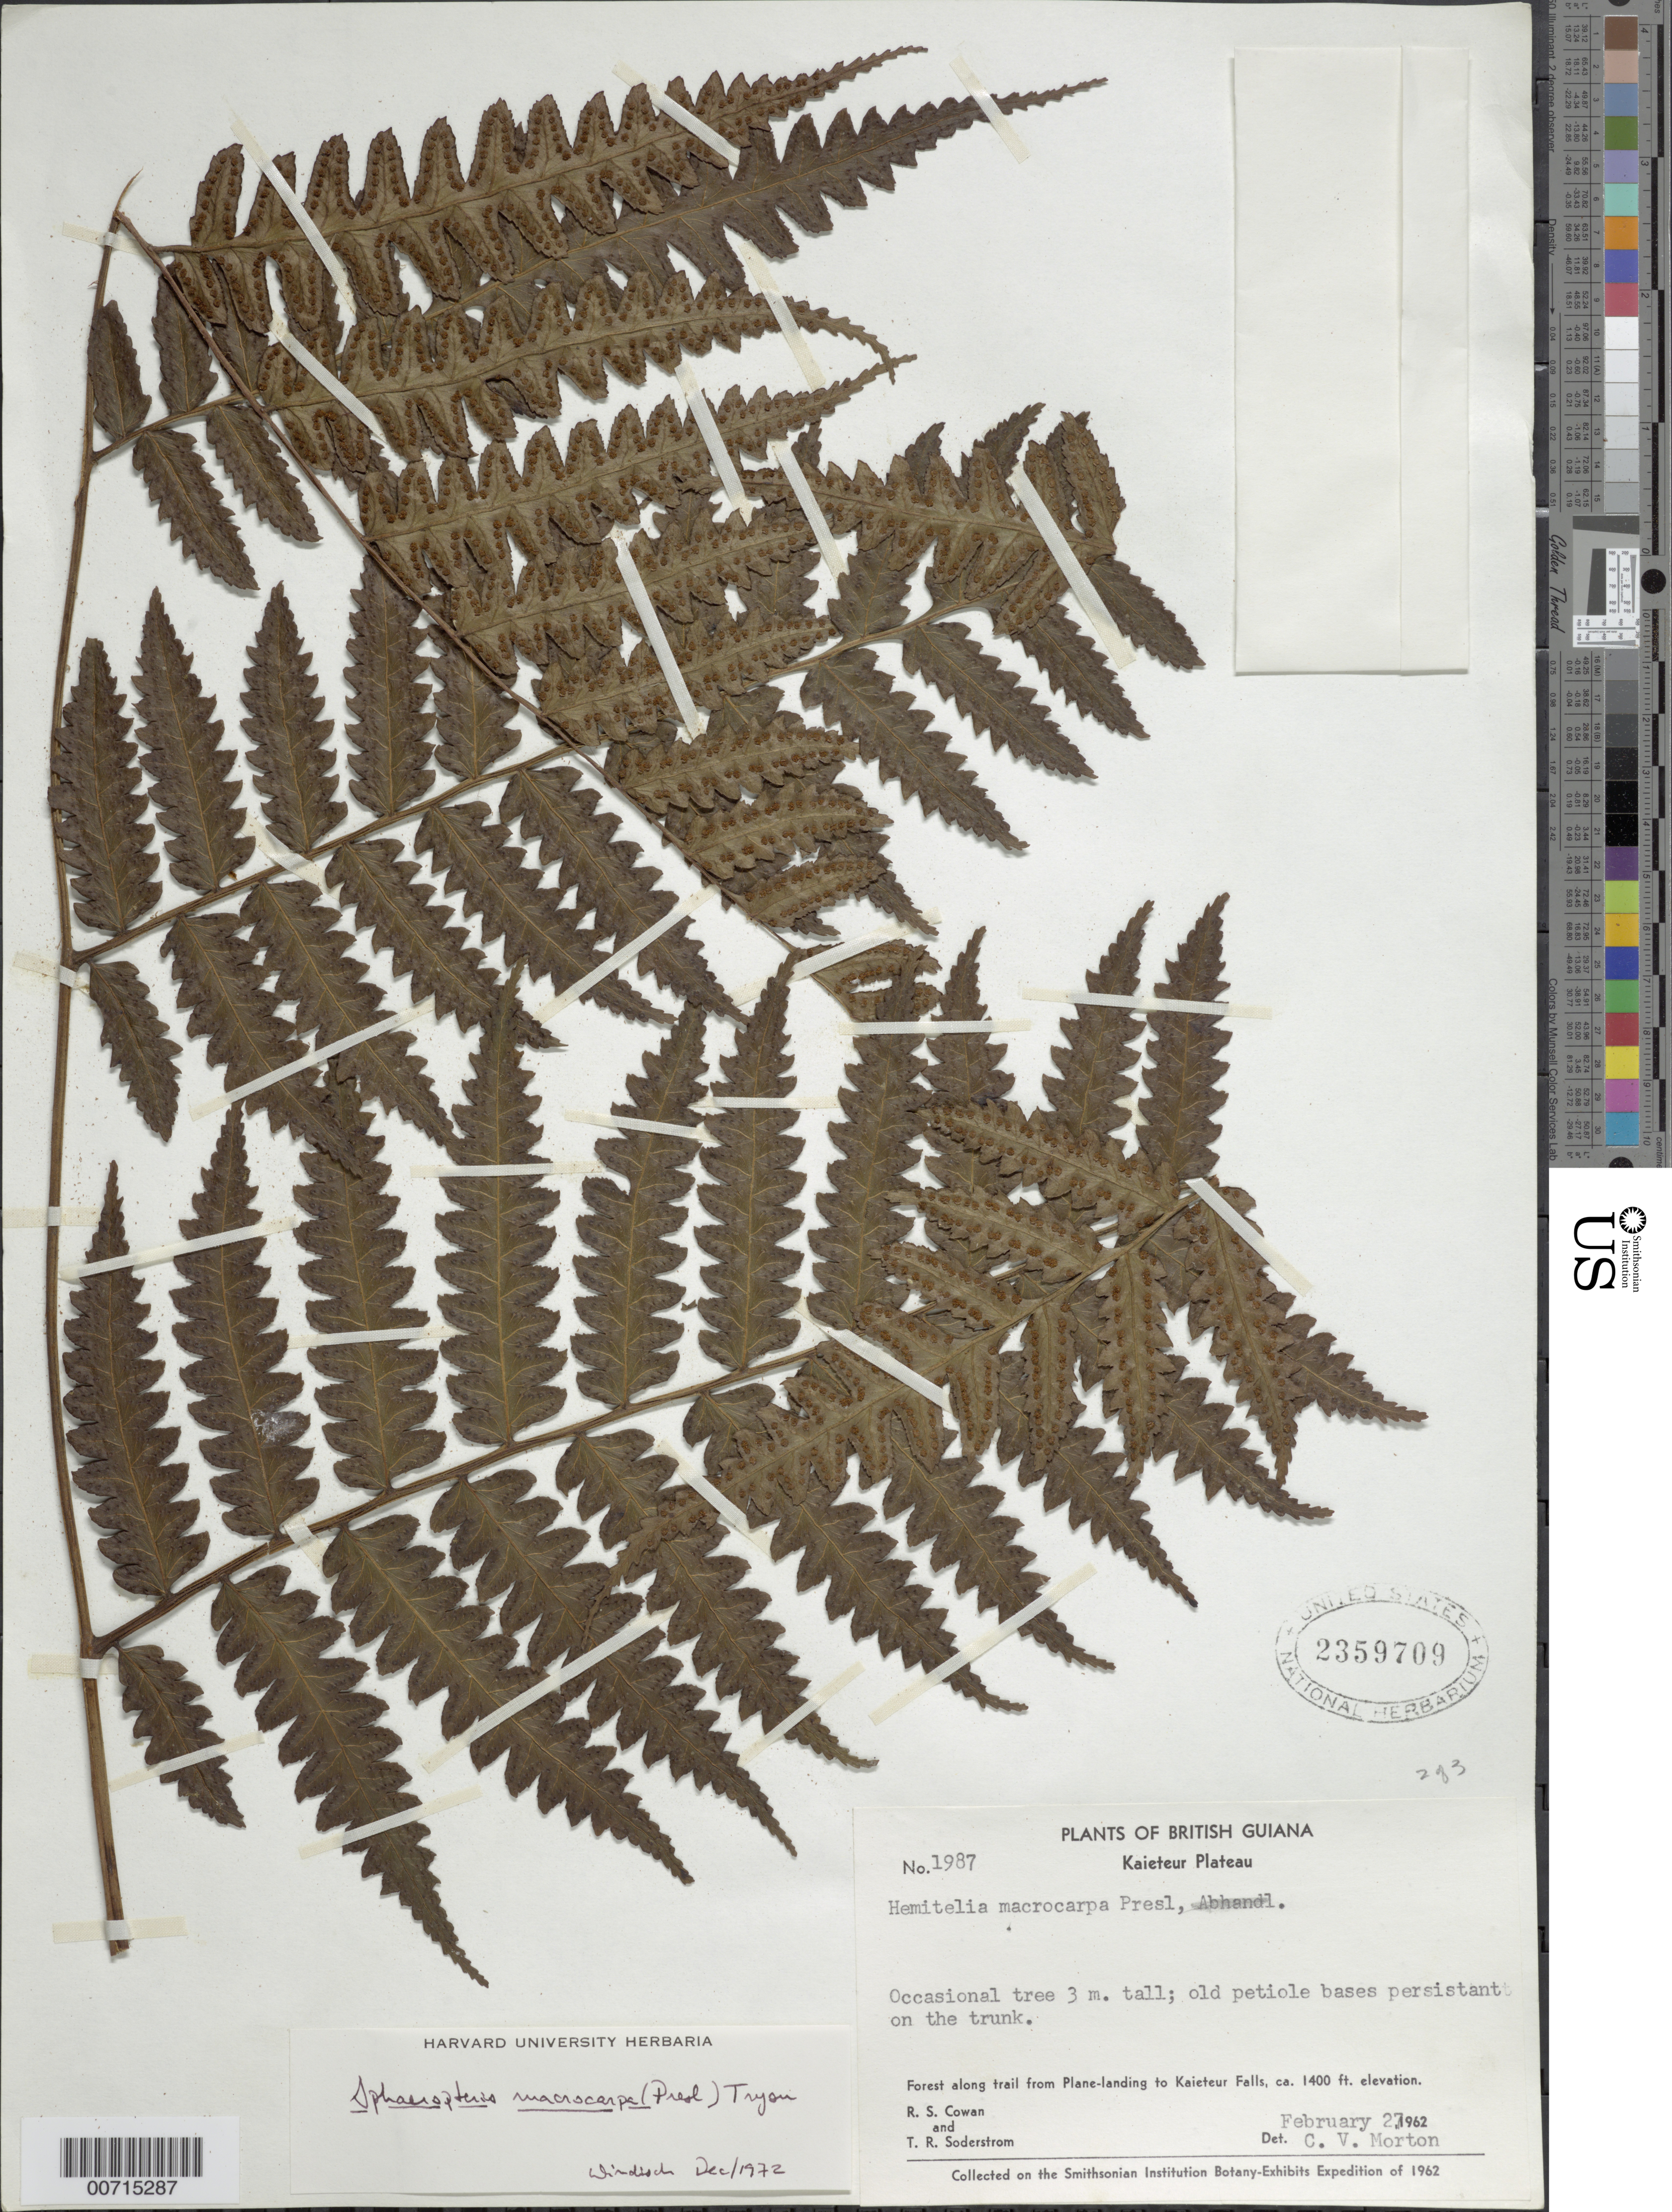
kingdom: Plantae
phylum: Tracheophyta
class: Polypodiopsida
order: Cyatheales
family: Cyatheaceae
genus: Cyathea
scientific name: Cyathea macrocarpa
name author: (C. Presl) Domin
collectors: R. S. Cowan & T. R. Soderstrom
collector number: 1987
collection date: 1962-02-27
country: Guyana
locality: British Guiana, Kaieteur Plateau, Forest along trail from Plain-landing to Kaieteur Falls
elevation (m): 427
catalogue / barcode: US 2359709